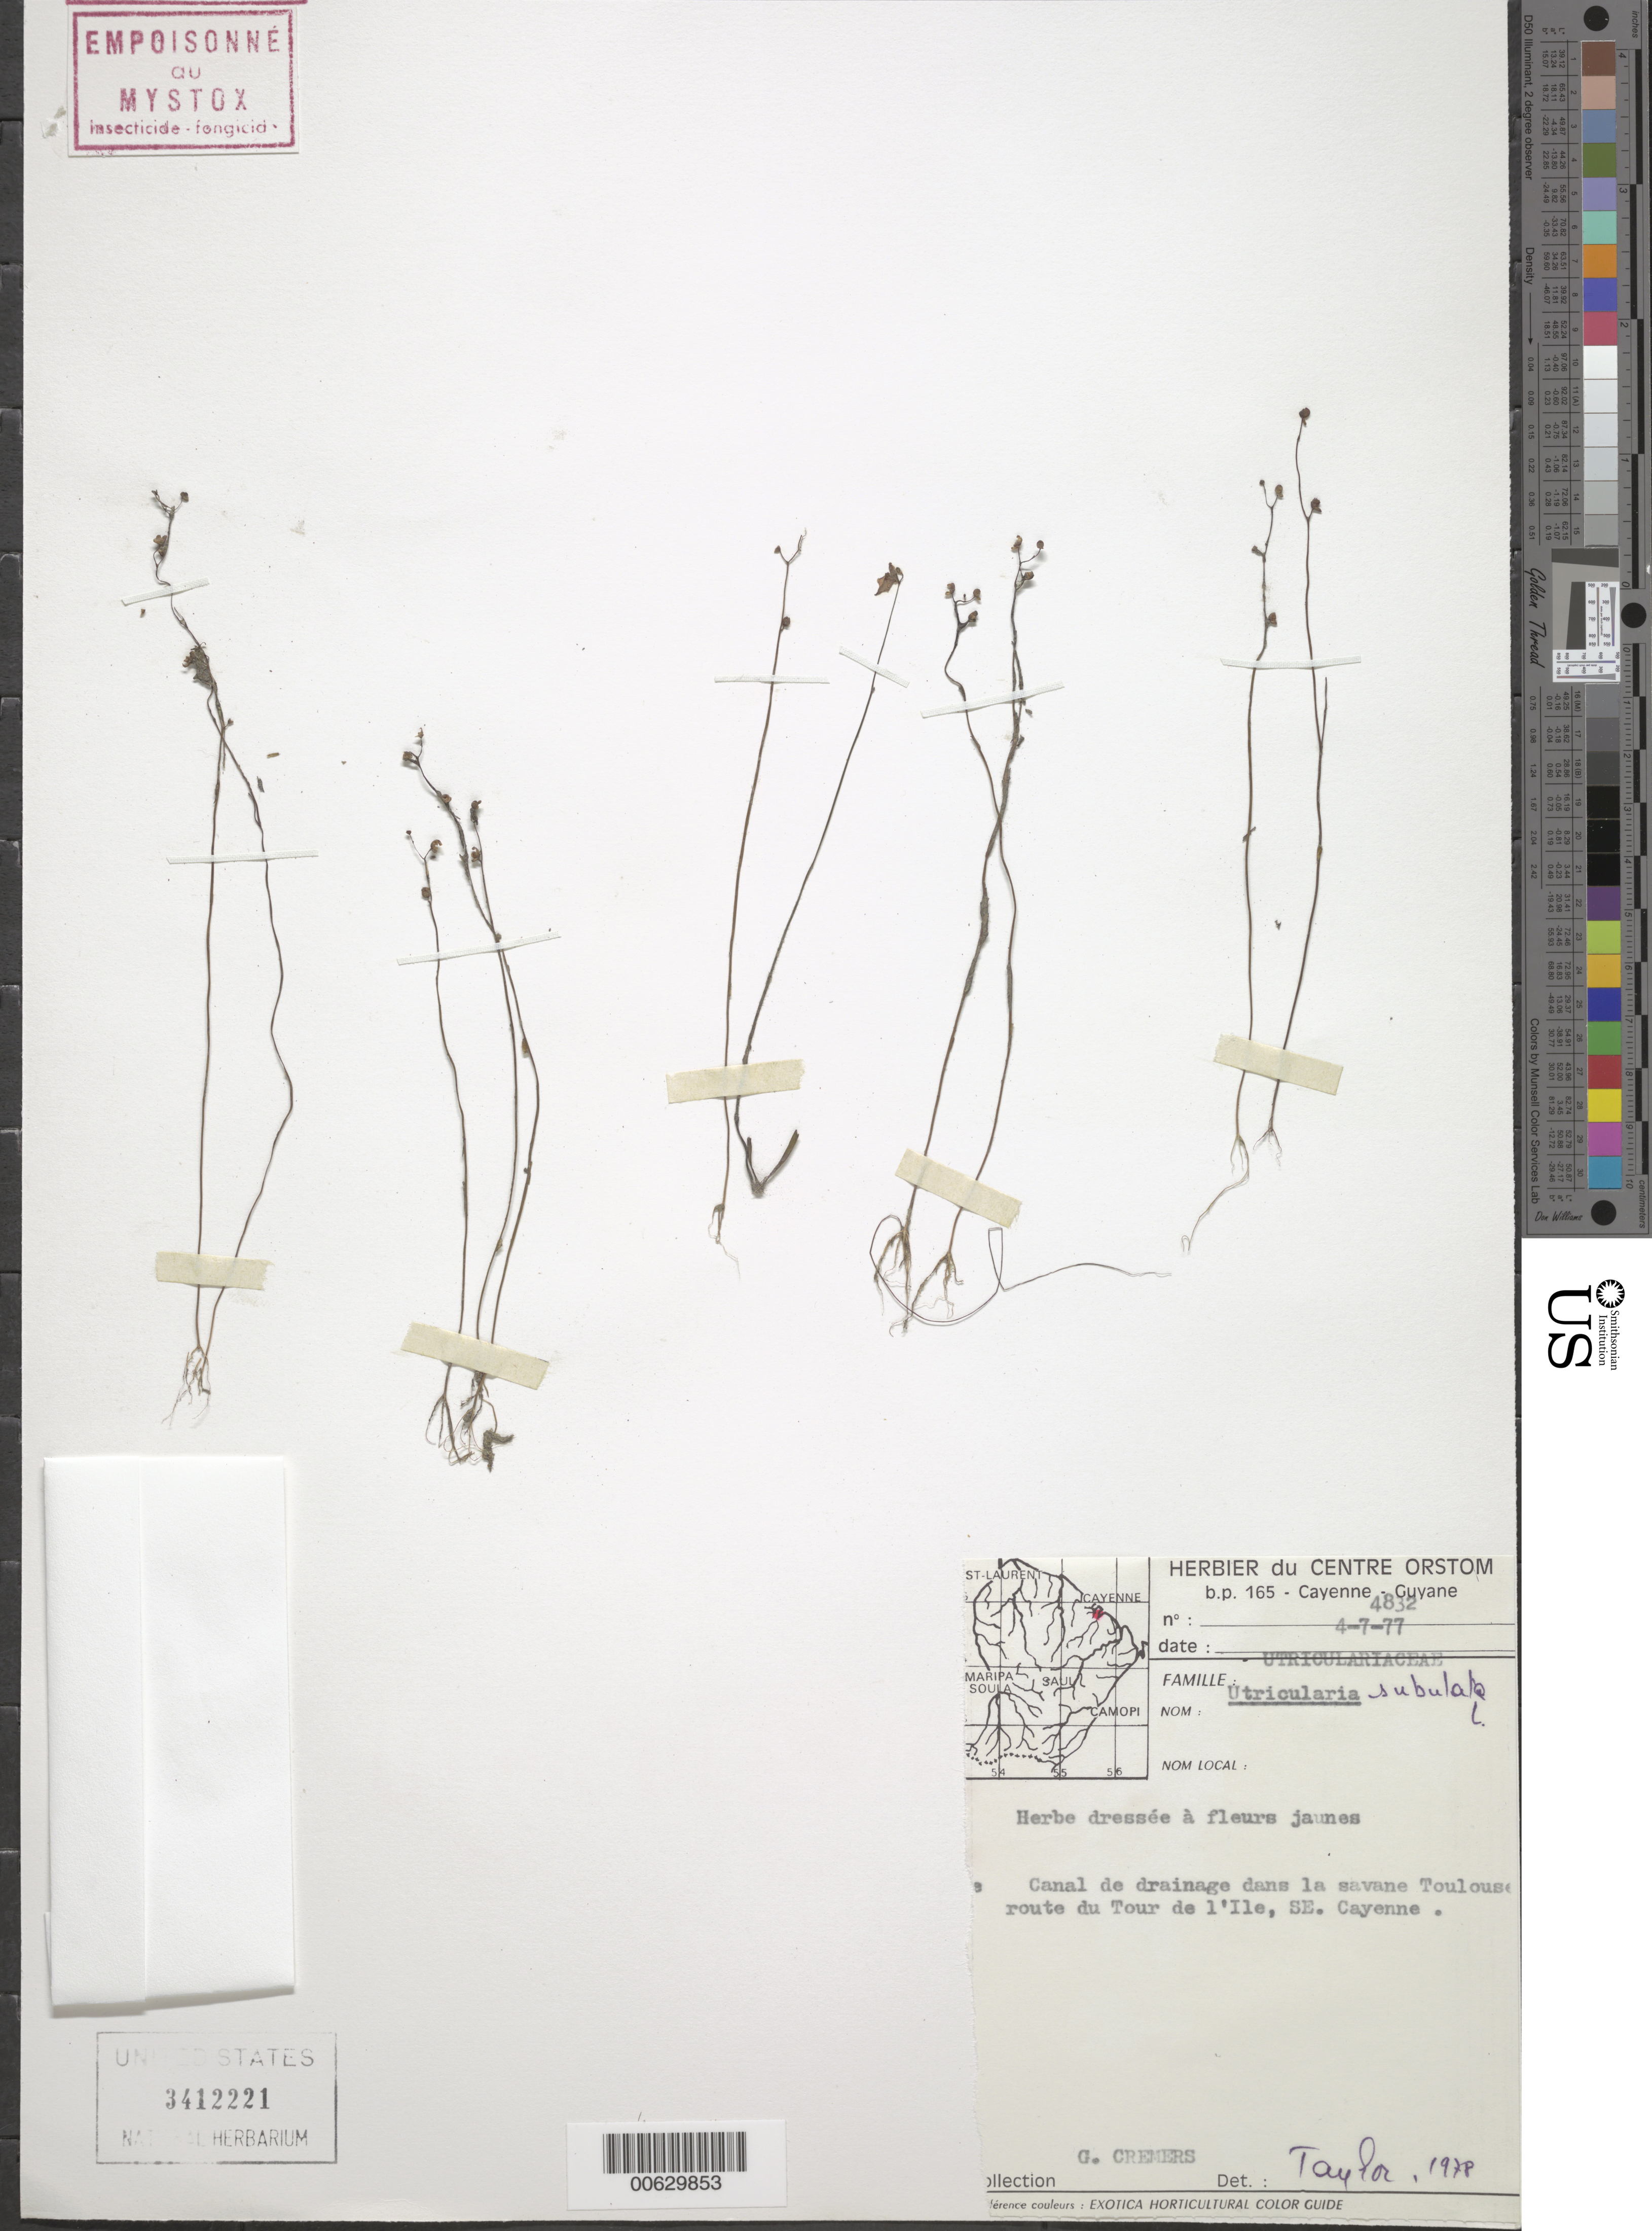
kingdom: Plantae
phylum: Tracheophyta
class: Magnoliopsida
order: Lamiales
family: Lentibulariaceae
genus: Utricularia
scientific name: Utricularia subulata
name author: L.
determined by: Taylor, --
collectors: G. Cremers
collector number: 4832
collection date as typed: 4-Jul-77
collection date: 1977-07-04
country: French Guiana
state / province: Cayenne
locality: Cayenne, SE, savane Toulous, route du tour de l'Ile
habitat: Drainage channel in savanna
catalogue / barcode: US 3412221